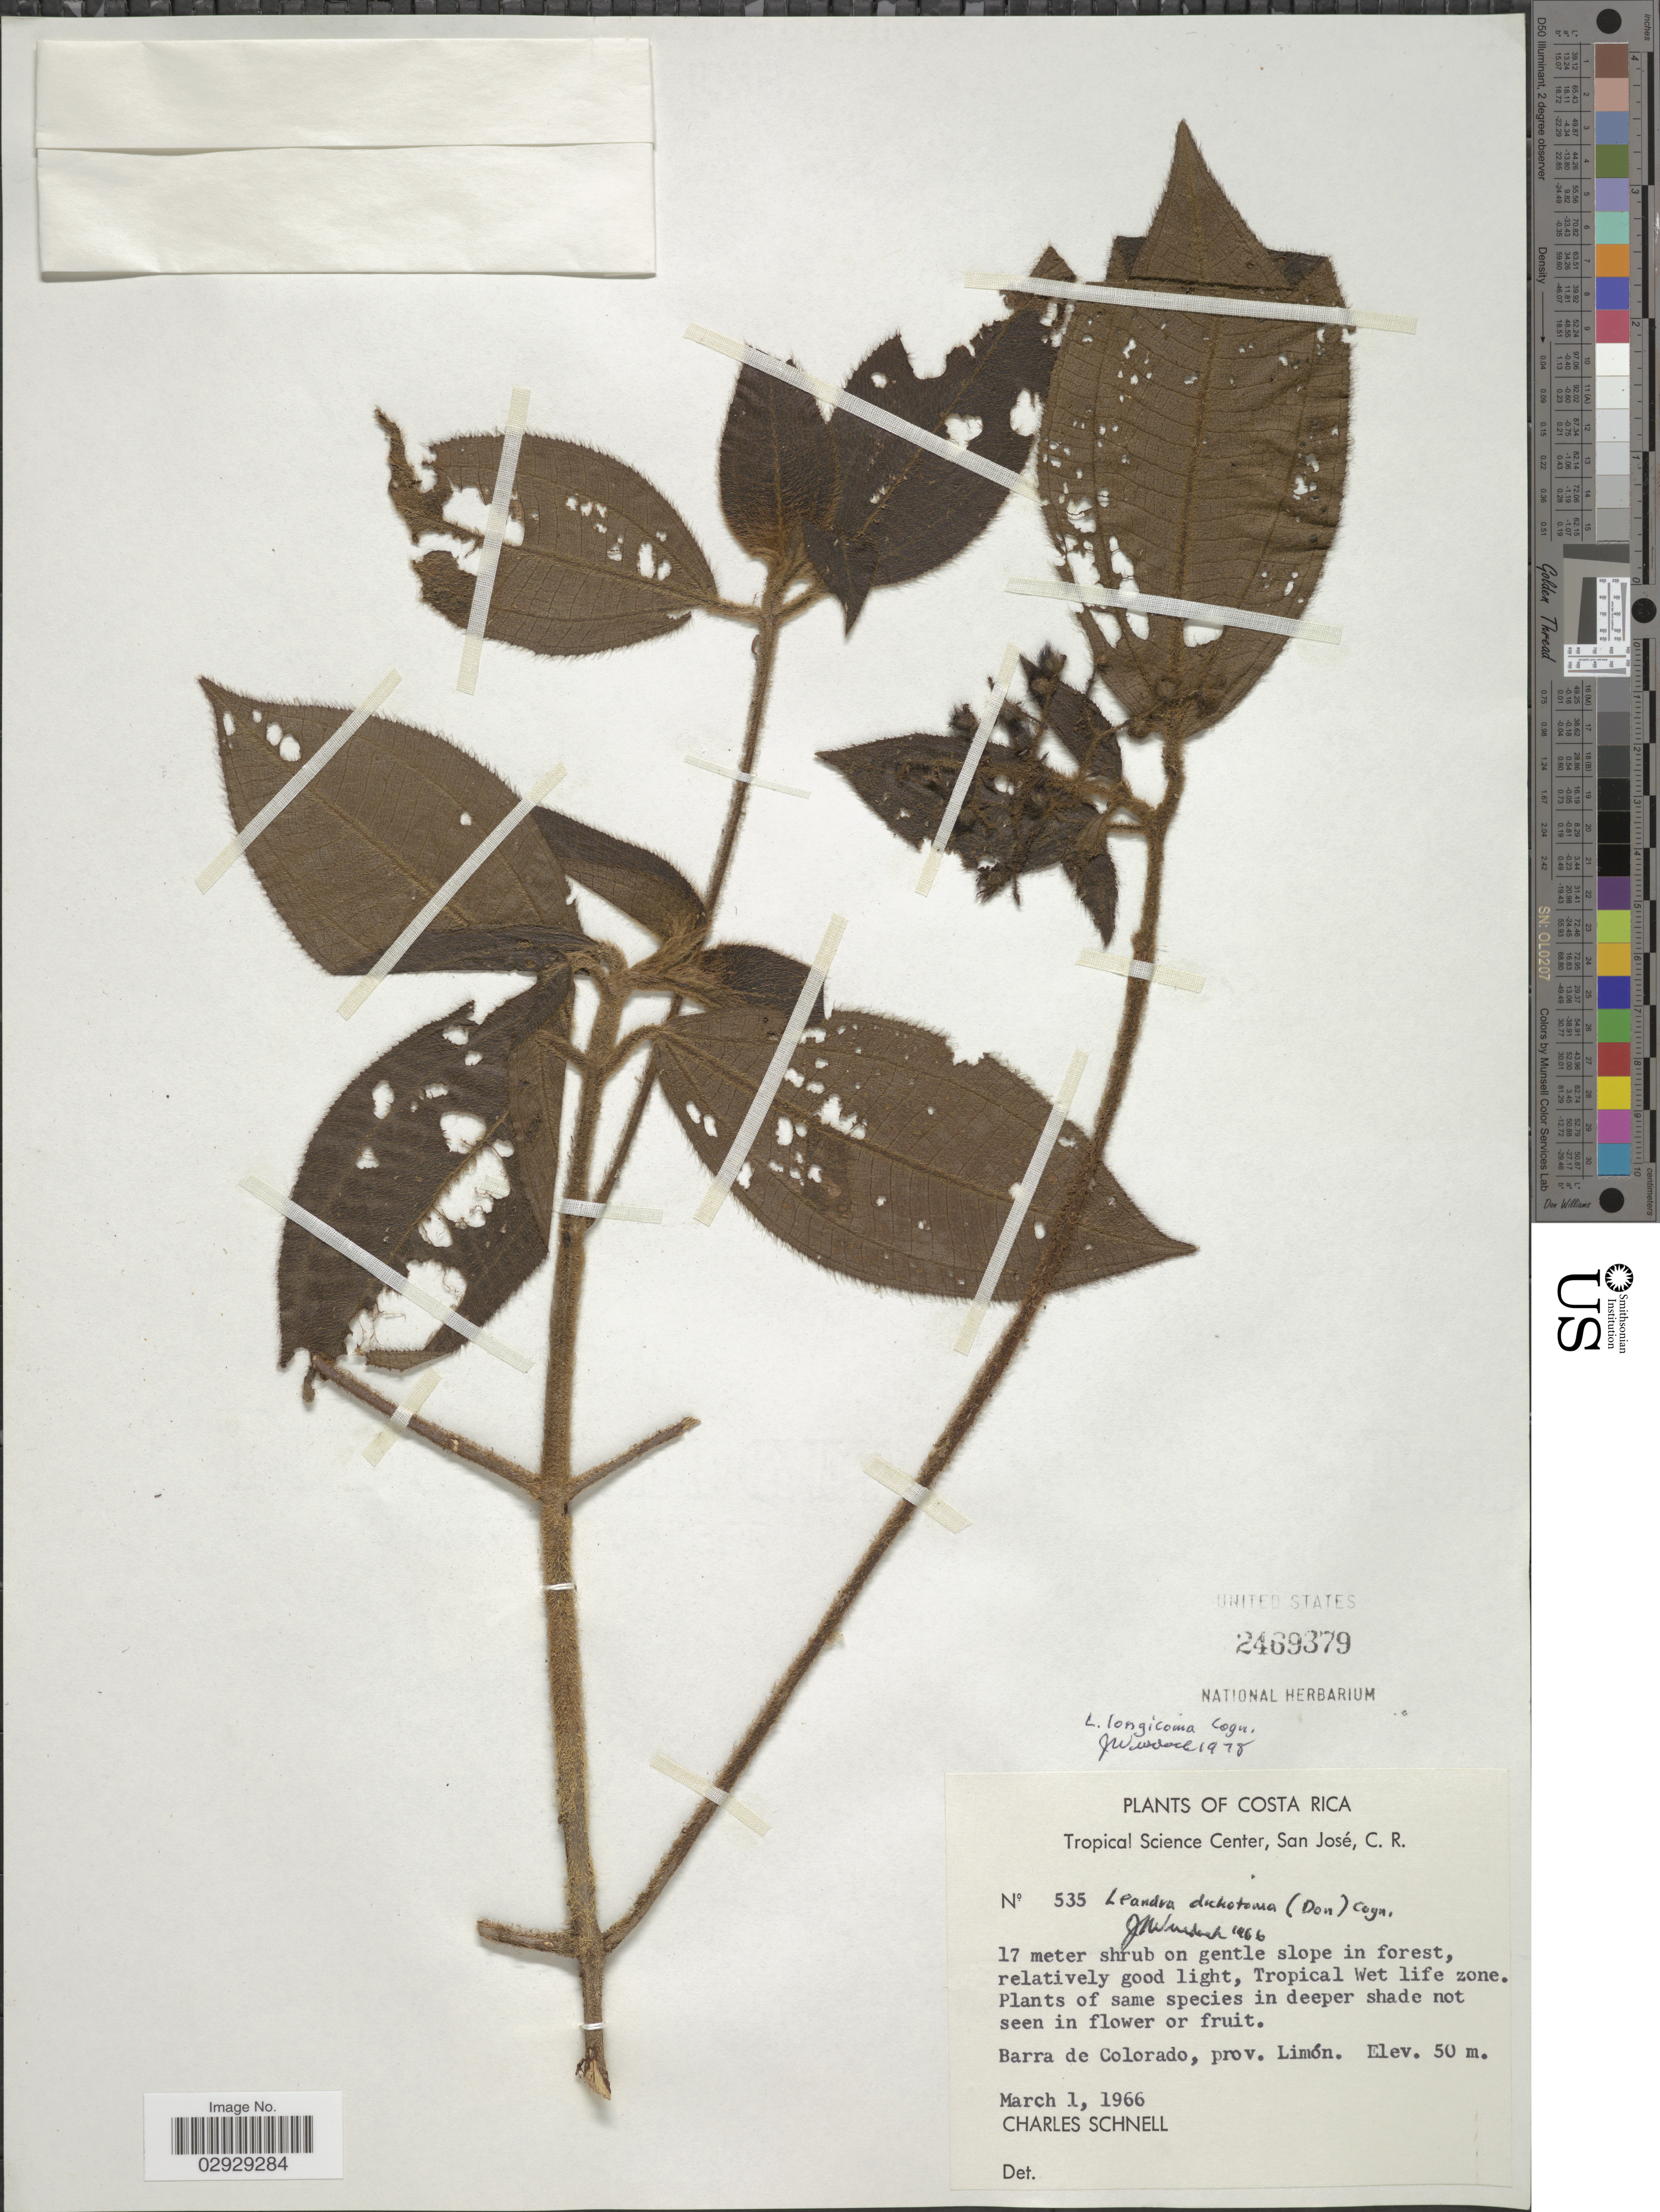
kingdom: Plantae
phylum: Tracheophyta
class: Magnoliopsida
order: Myrtales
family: Melastomataceae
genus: Leandra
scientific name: Leandra longicoma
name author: Cogn.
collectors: C. Schnell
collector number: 535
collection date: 1966-03-01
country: Costa Rica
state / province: Limón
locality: Barra de Colorado, prov. Limón.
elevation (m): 50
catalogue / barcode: US 2469379